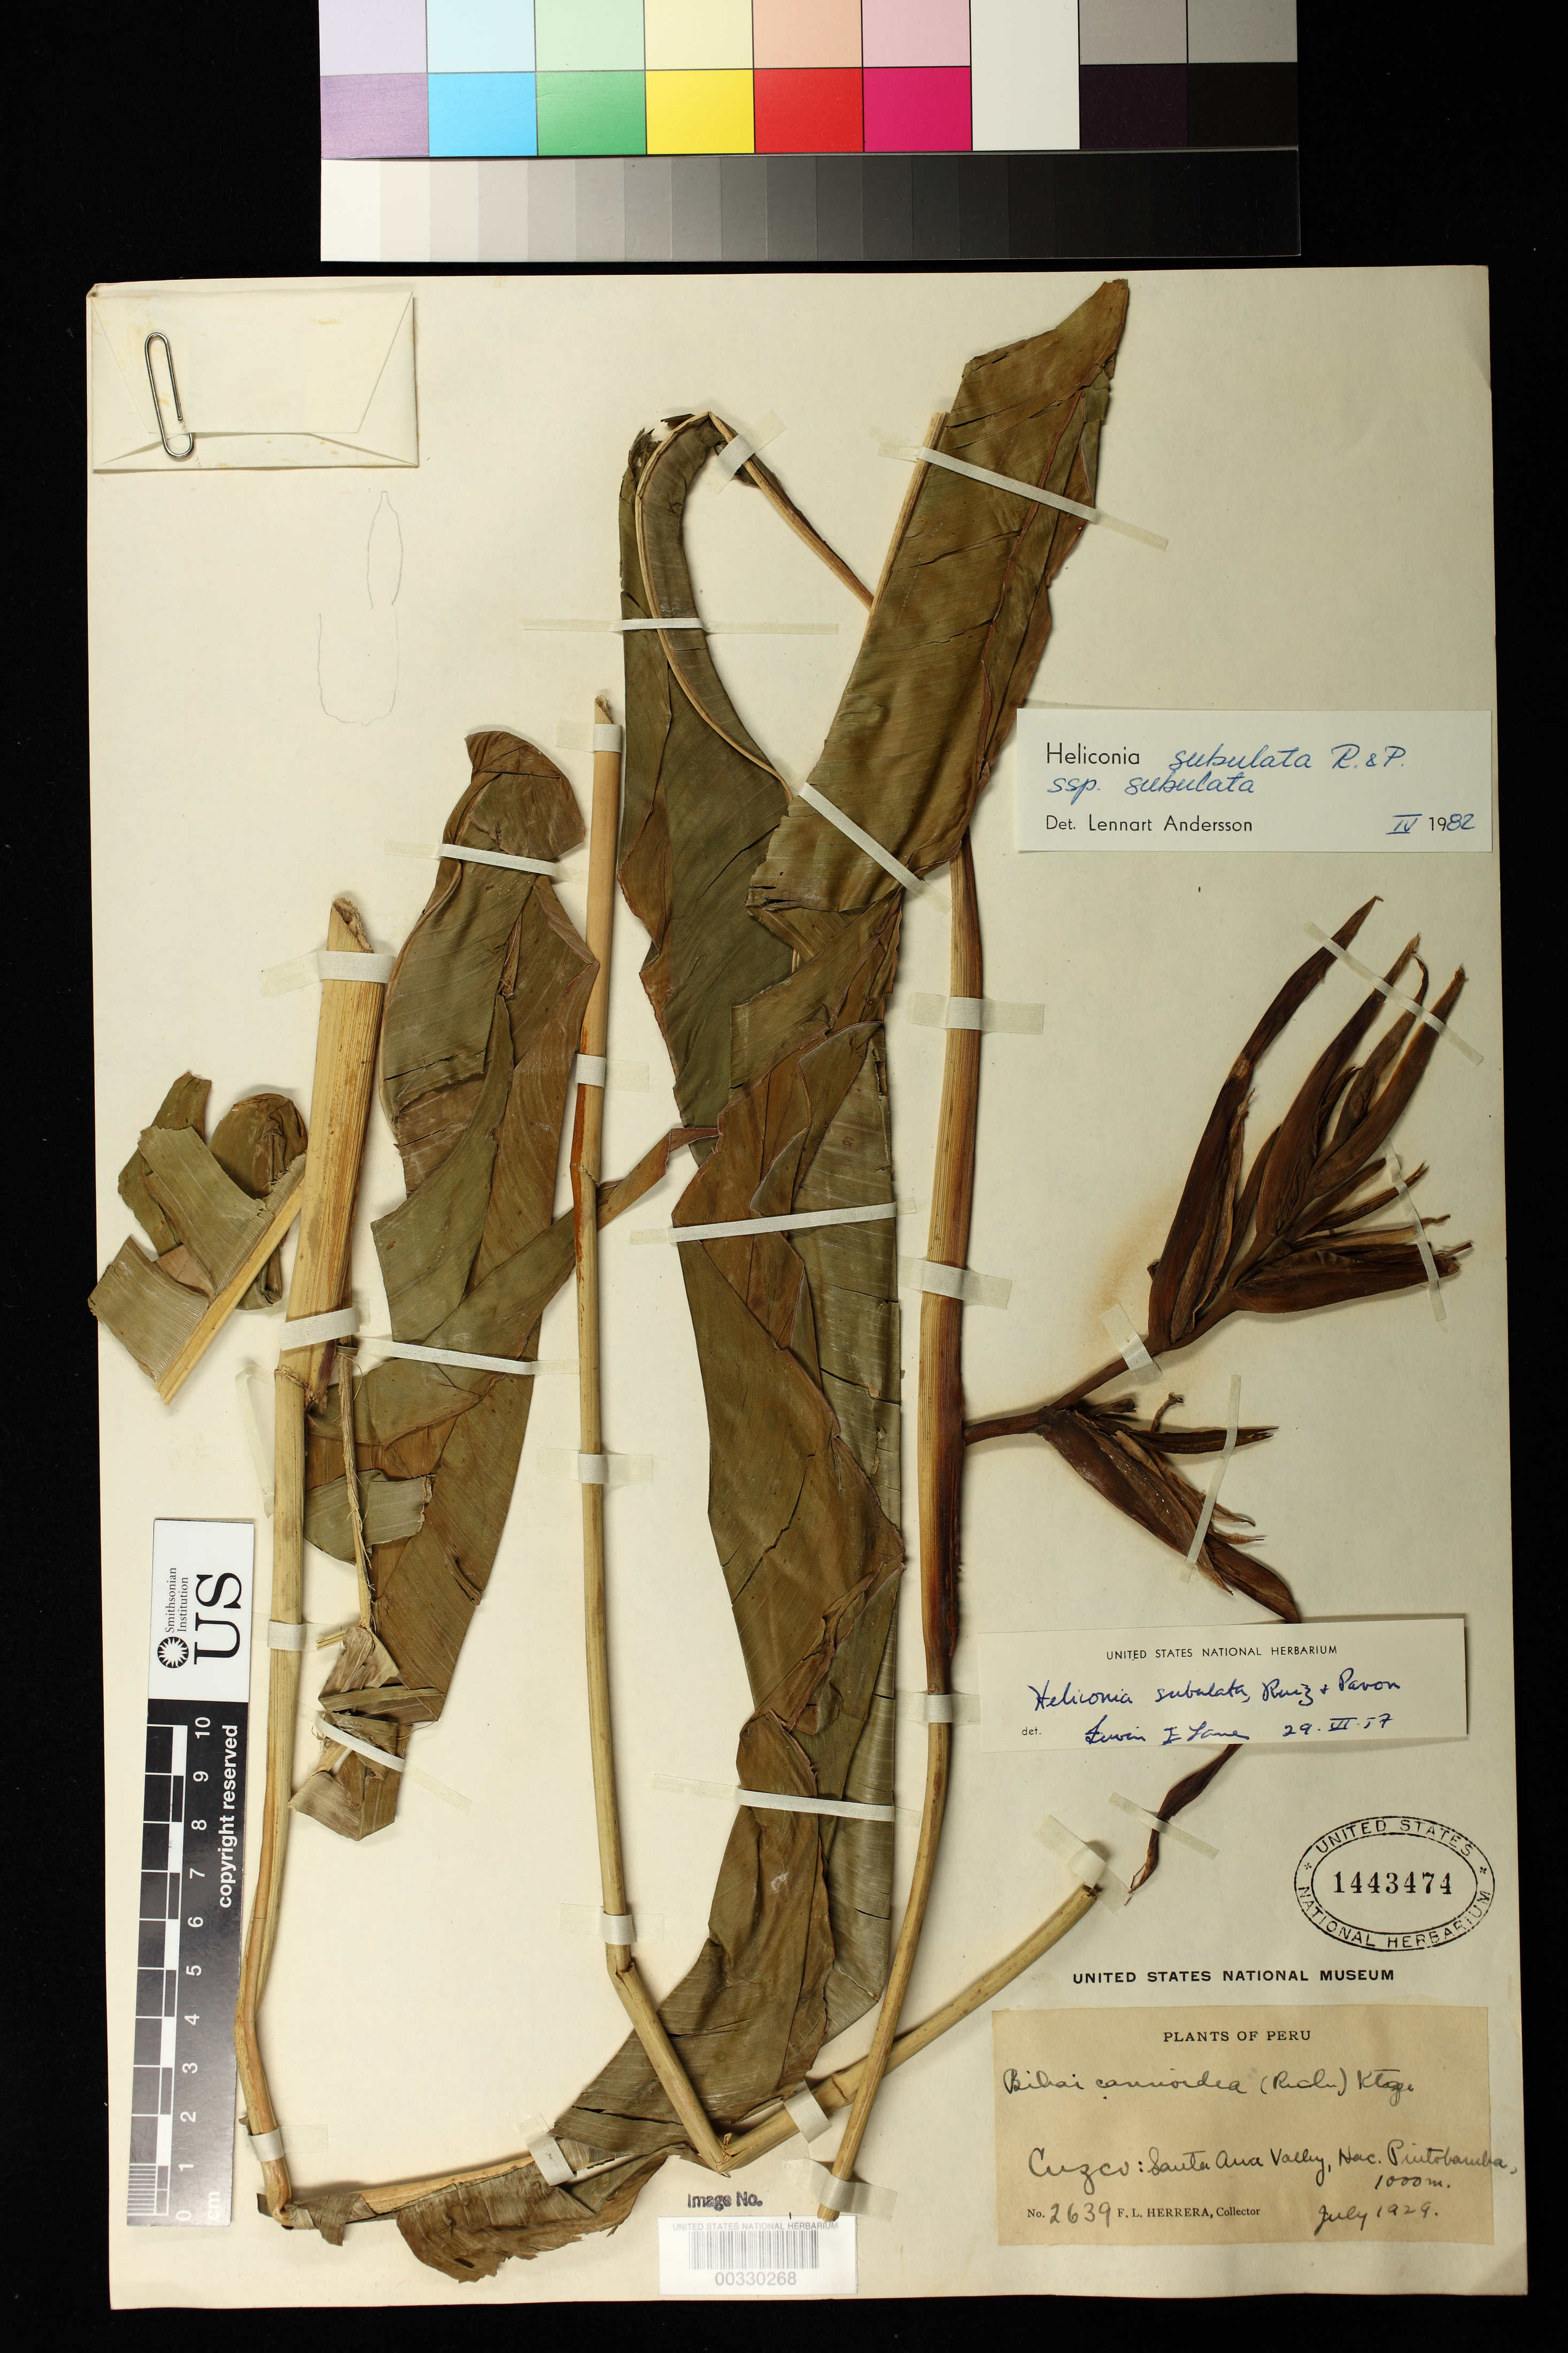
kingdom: Plantae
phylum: Tracheophyta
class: Liliopsida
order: Zingiberales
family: Heliconiaceae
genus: Heliconia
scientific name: Heliconia subulata subsp. subulata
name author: Ruiz & Pav.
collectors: F. L. Herrera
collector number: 2639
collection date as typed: Jul 1929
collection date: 1929-07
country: Peru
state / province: Cusco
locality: Santa Ana Valley, Hac. Piutobamba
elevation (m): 1000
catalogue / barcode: US 1443474